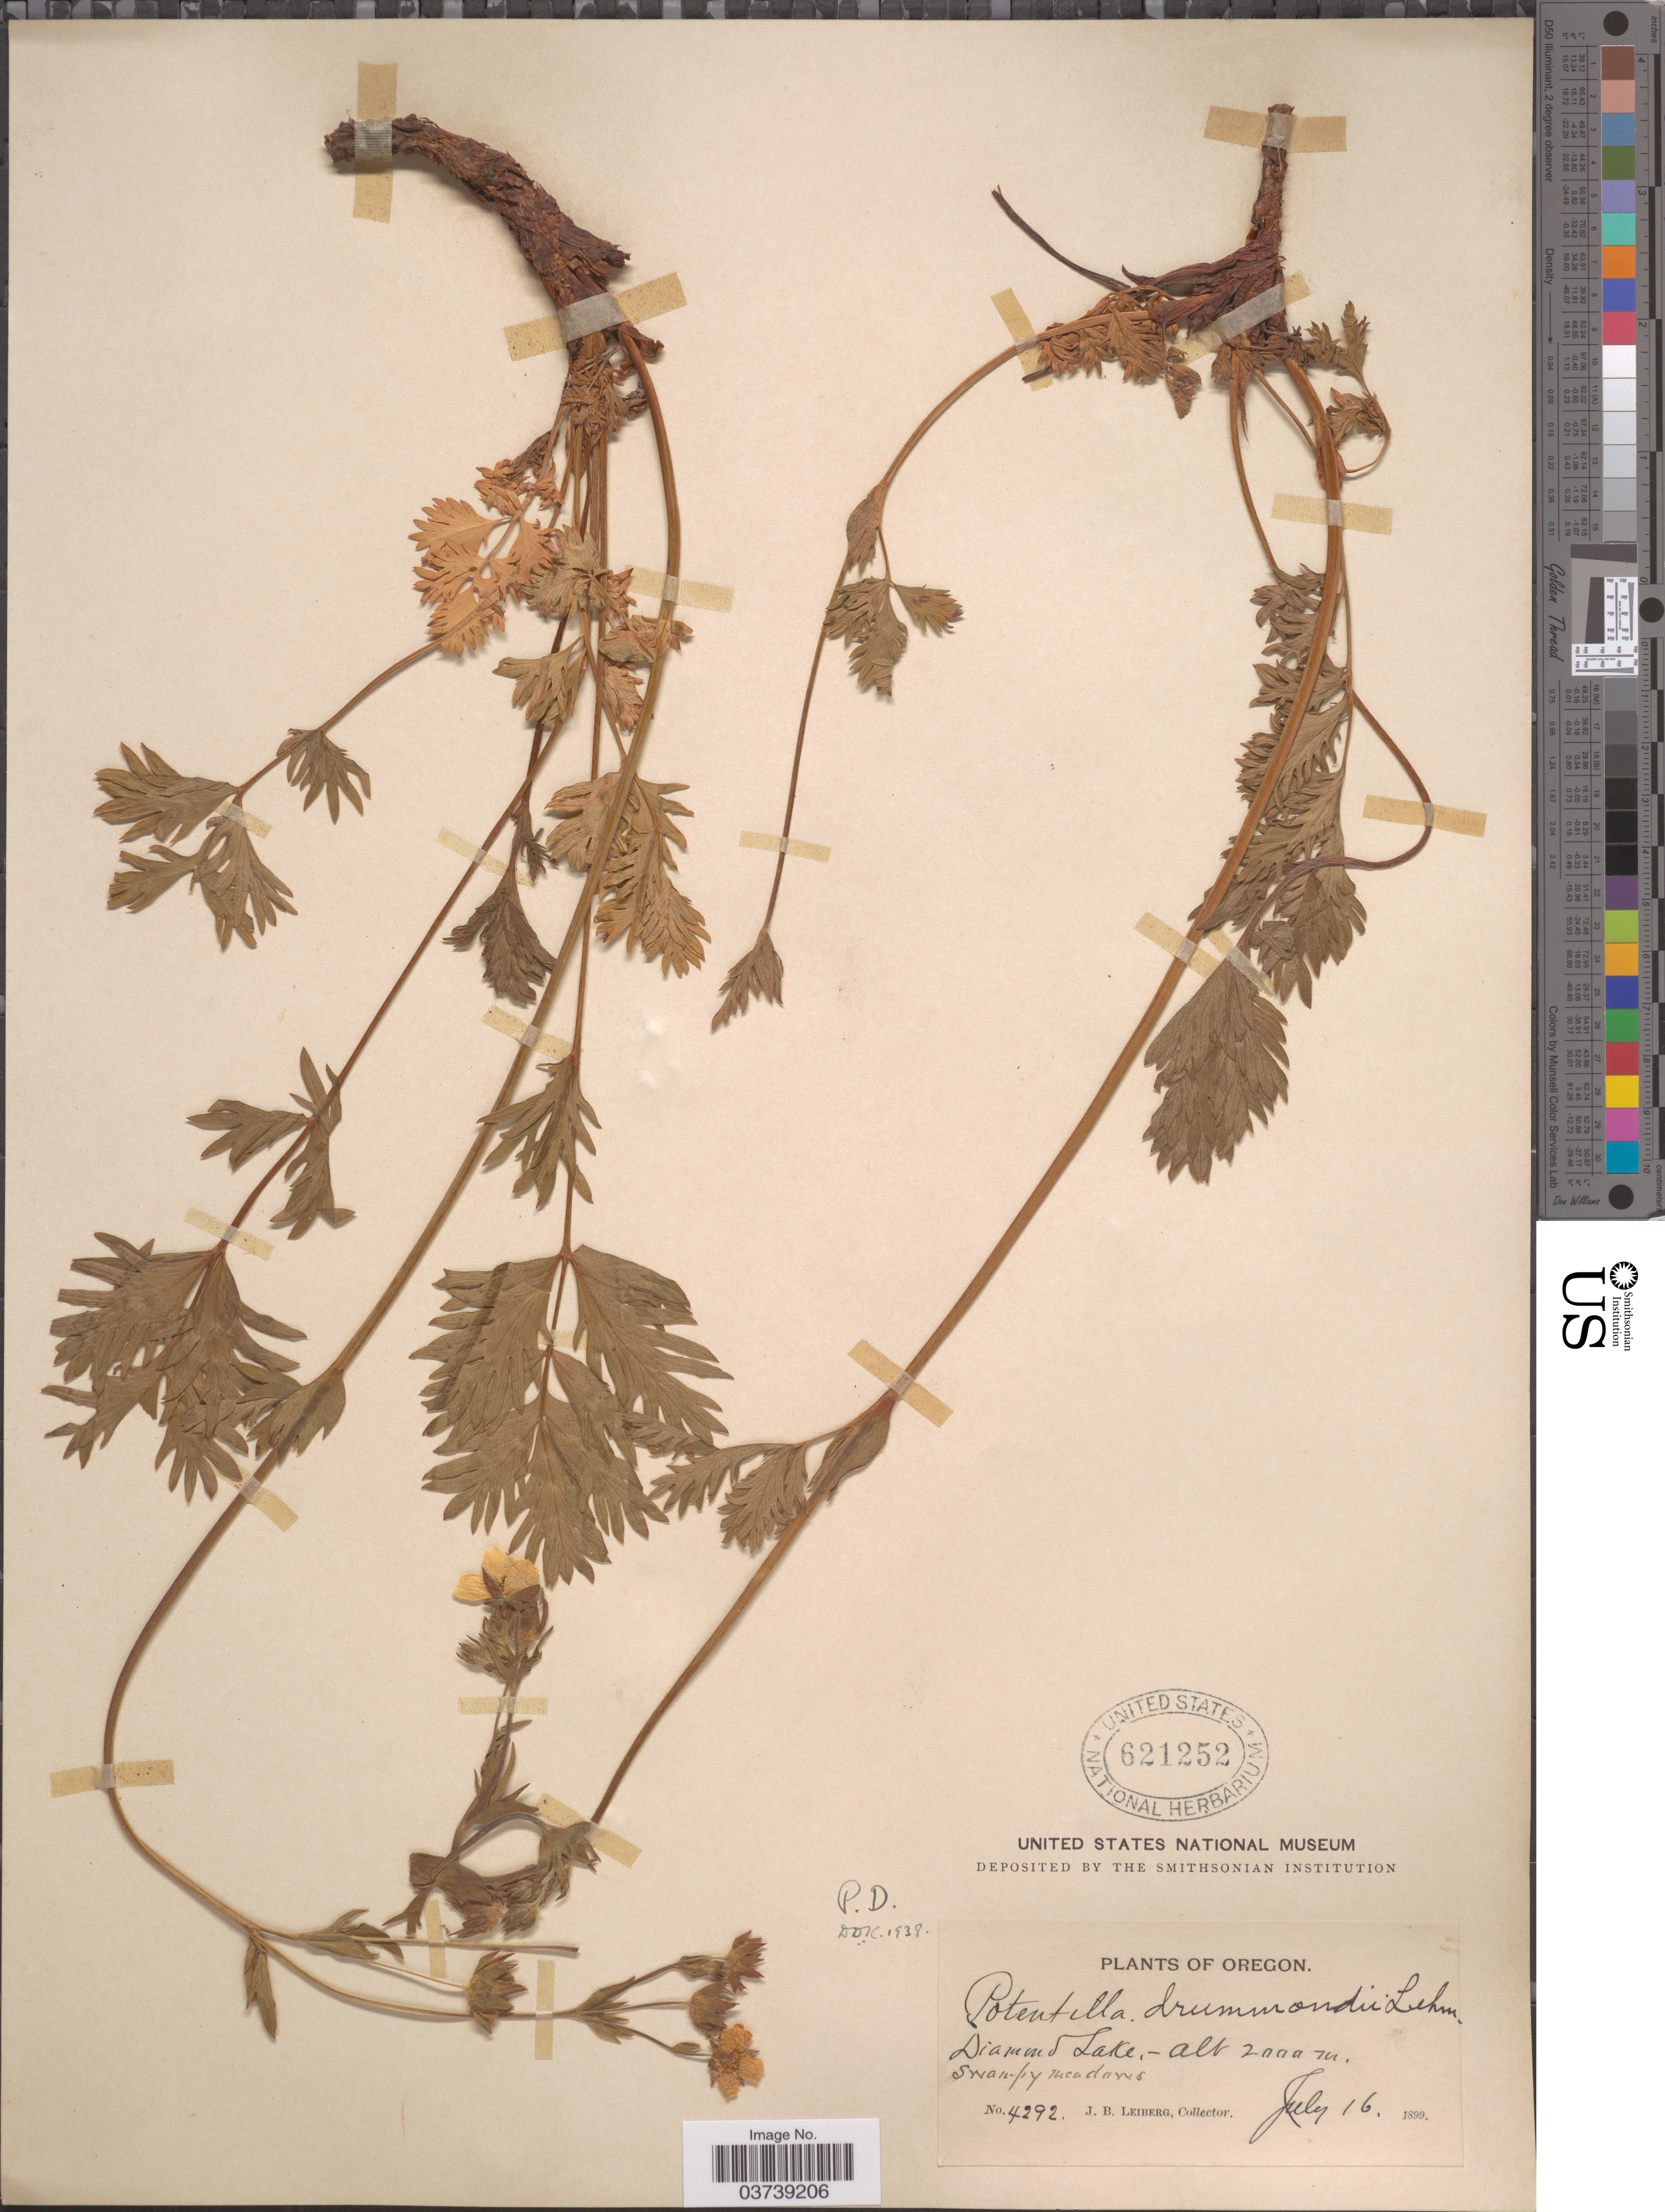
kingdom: Plantae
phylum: Tracheophyta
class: Magnoliopsida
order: Rosales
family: Rosaceae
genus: Potentilla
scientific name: Potentilla drummondii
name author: Lehm.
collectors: J. B. Leiberg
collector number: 4292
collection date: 1899-07-16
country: United States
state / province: Oregon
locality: Diamond Lake.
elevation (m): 2000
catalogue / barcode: US 621252